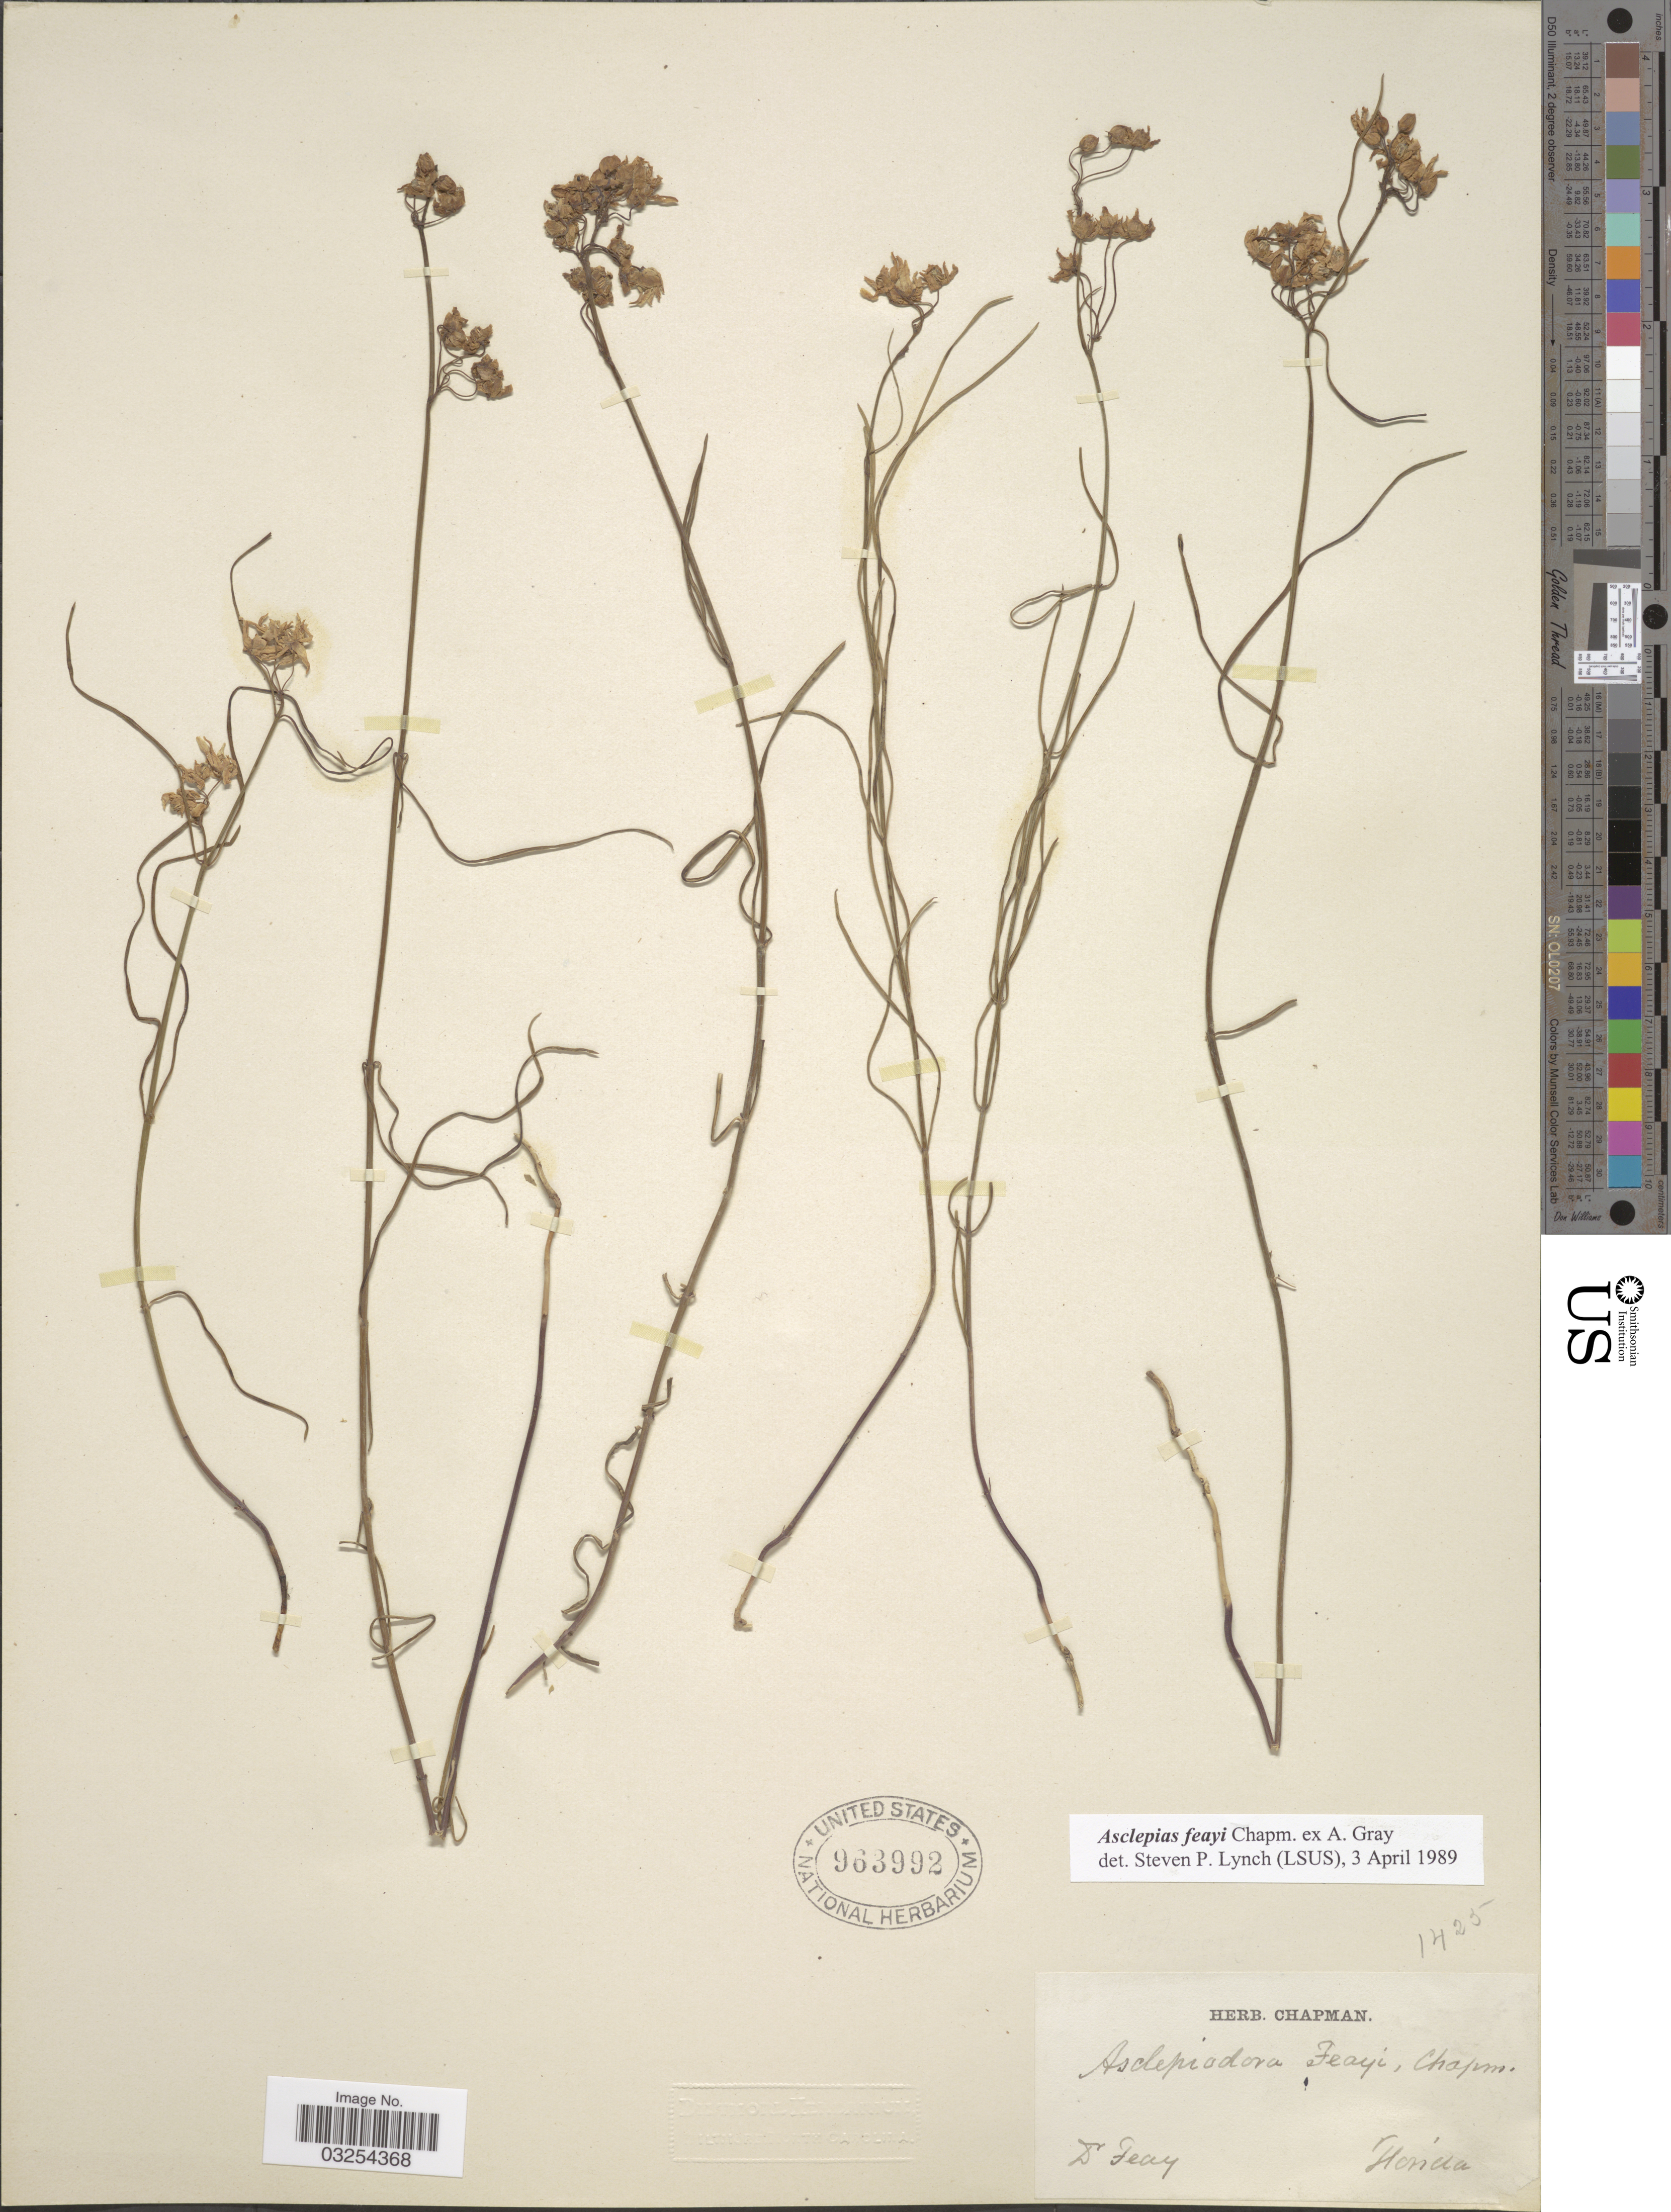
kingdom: Plantae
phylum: Tracheophyta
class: Magnoliopsida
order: Gentianales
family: Apocynaceae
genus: Asclepias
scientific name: Asclepias feayi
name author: Chapm. ex A. Gray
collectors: -. Feay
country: United States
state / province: Florida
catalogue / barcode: US 963992